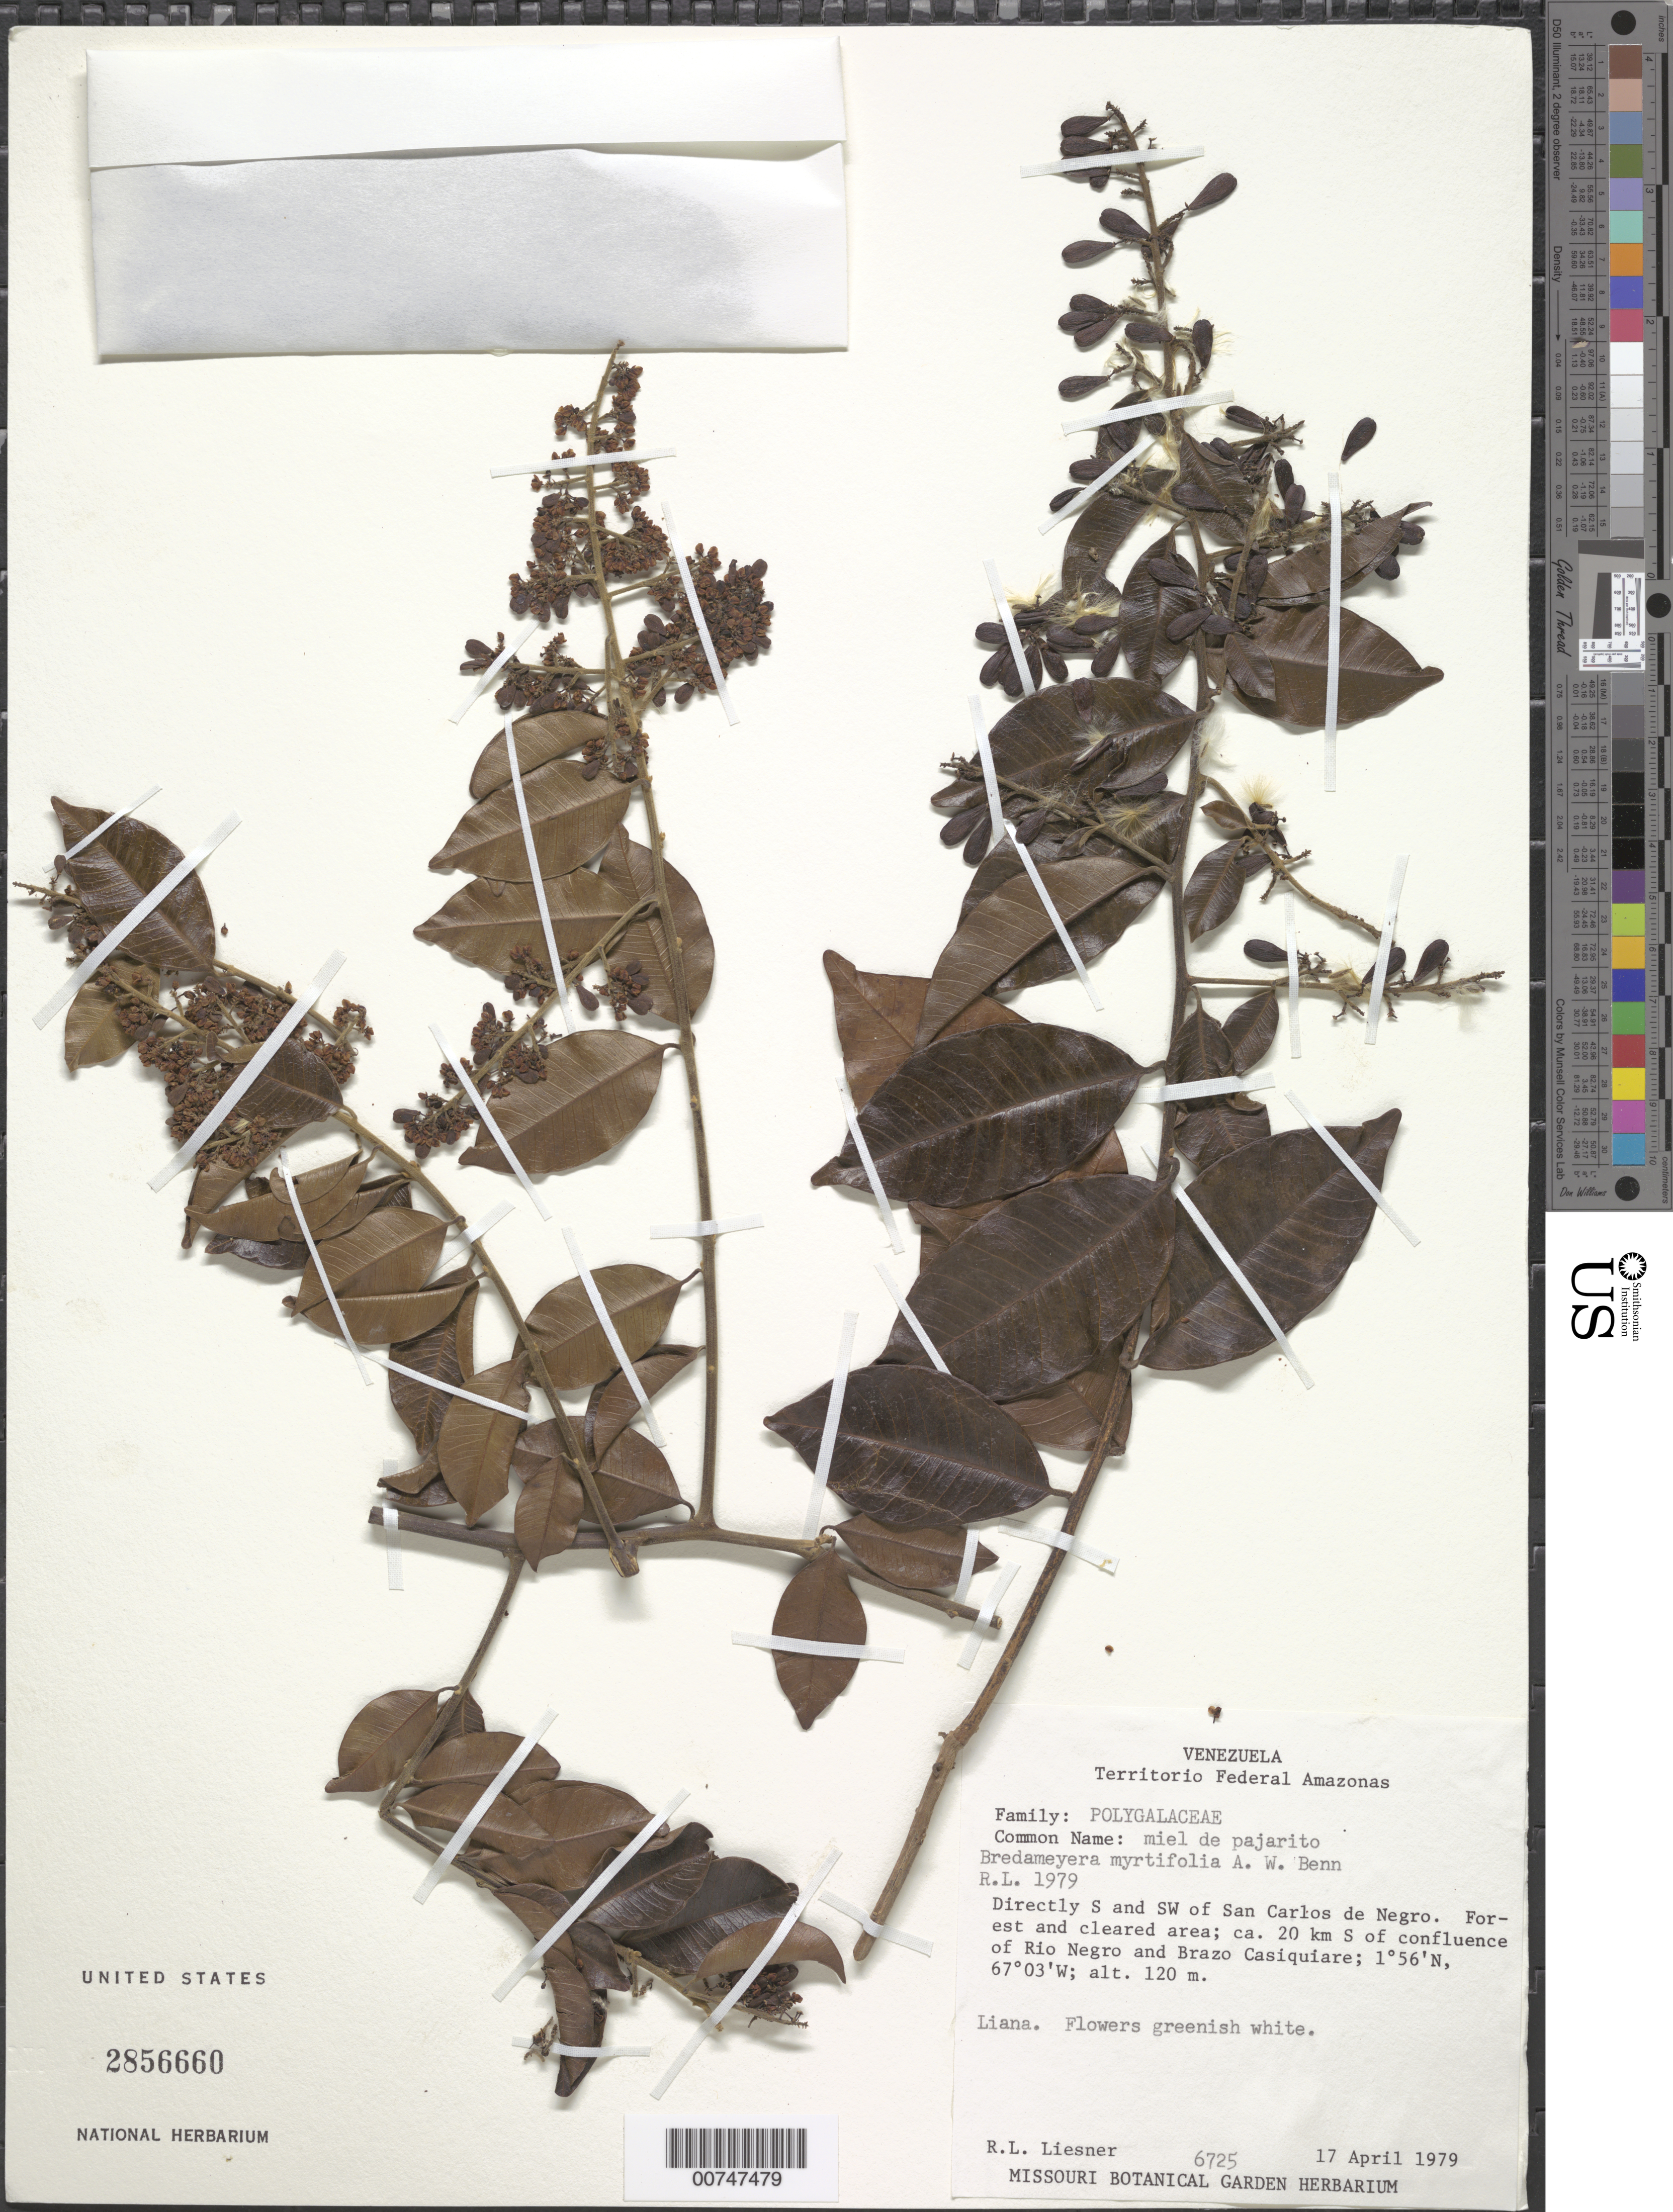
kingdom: Plantae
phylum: Tracheophyta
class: Magnoliopsida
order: Fabales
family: Polygalaceae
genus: Bredemeyera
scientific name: Bredemeyera myrtifolia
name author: A.W. Benn.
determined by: Liesner, R. L.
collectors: R. L. Liesner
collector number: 6725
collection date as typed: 17-Apr-79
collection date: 1979-04-17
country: Venezuela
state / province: Amazonas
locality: San Carlos de Río Negro, directly S and W of; ca 20 km S of confluence of Río Negro and Brazo Casiquiare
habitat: Forested and cleared area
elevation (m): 120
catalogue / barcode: US 2856660